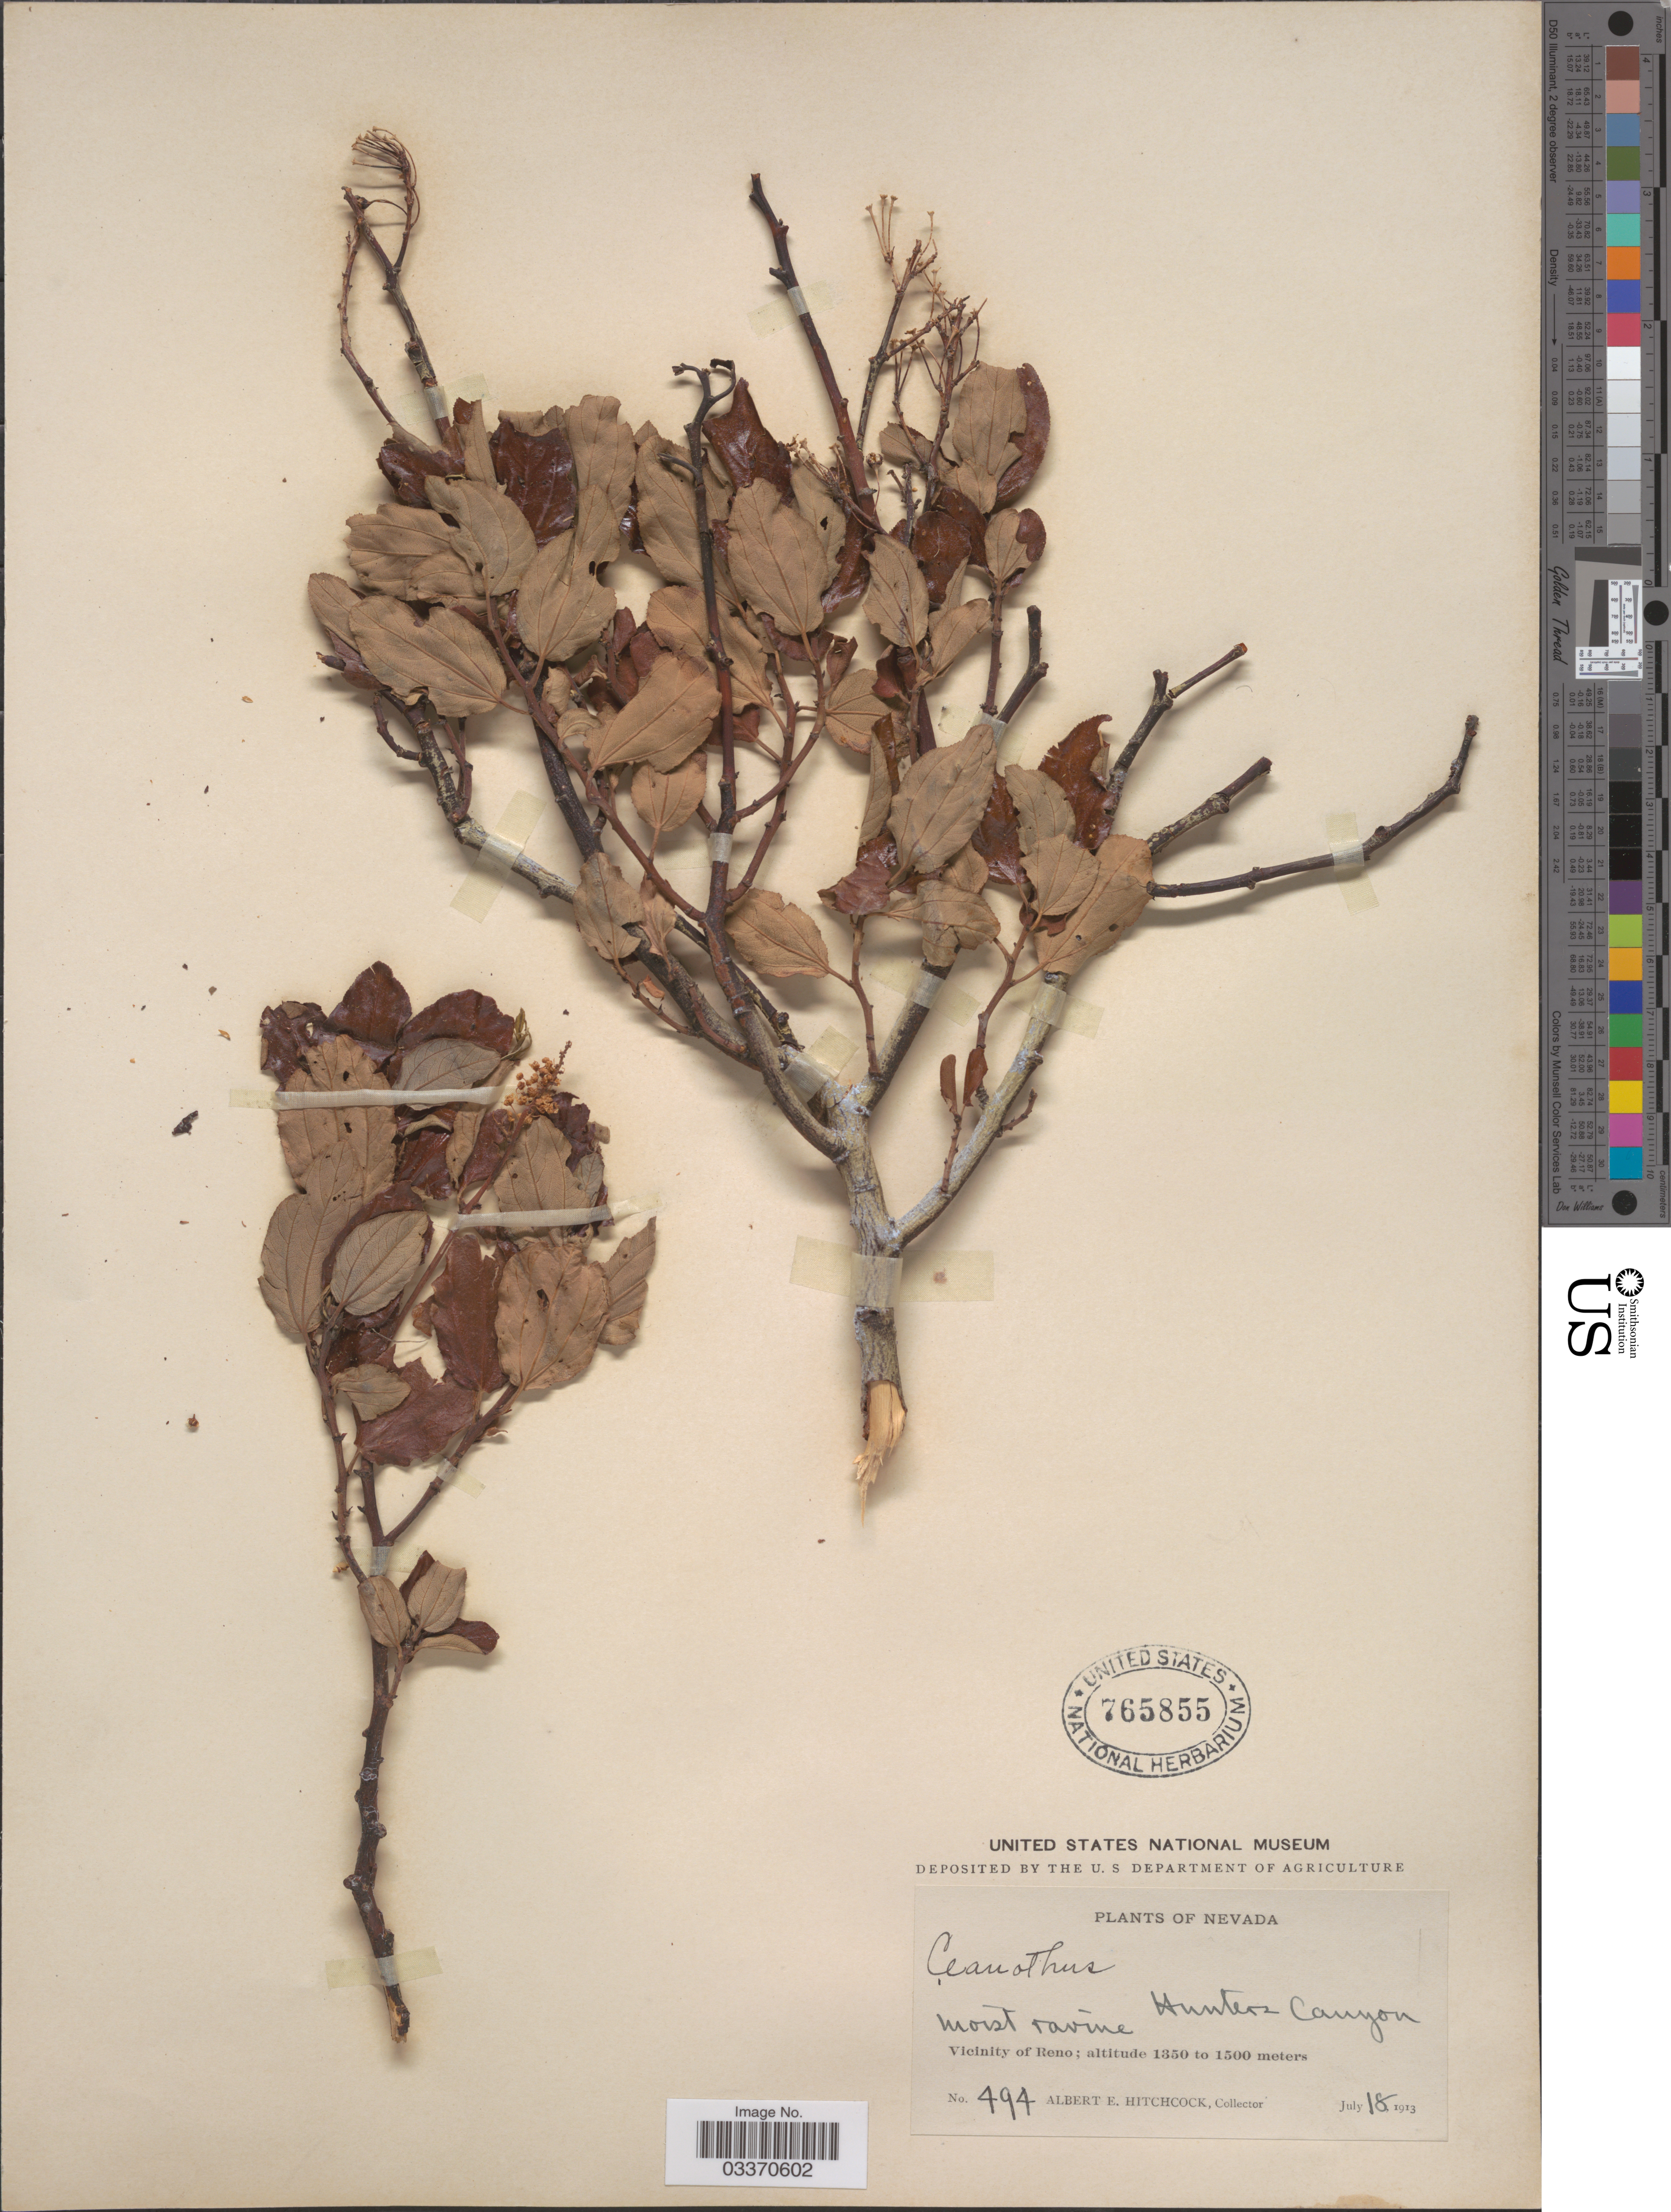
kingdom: Plantae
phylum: Tracheophyta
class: Magnoliopsida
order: Rosales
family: Rhamnaceae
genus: Ceanothus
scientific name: Ceanothus velutinus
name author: Douglas ex Hook.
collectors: A. Hitchcock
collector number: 494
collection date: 1913-07-18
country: United States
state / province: Nevada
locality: Hunterz Canyon. Vicinity of Reno.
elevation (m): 1350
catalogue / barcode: US 765855